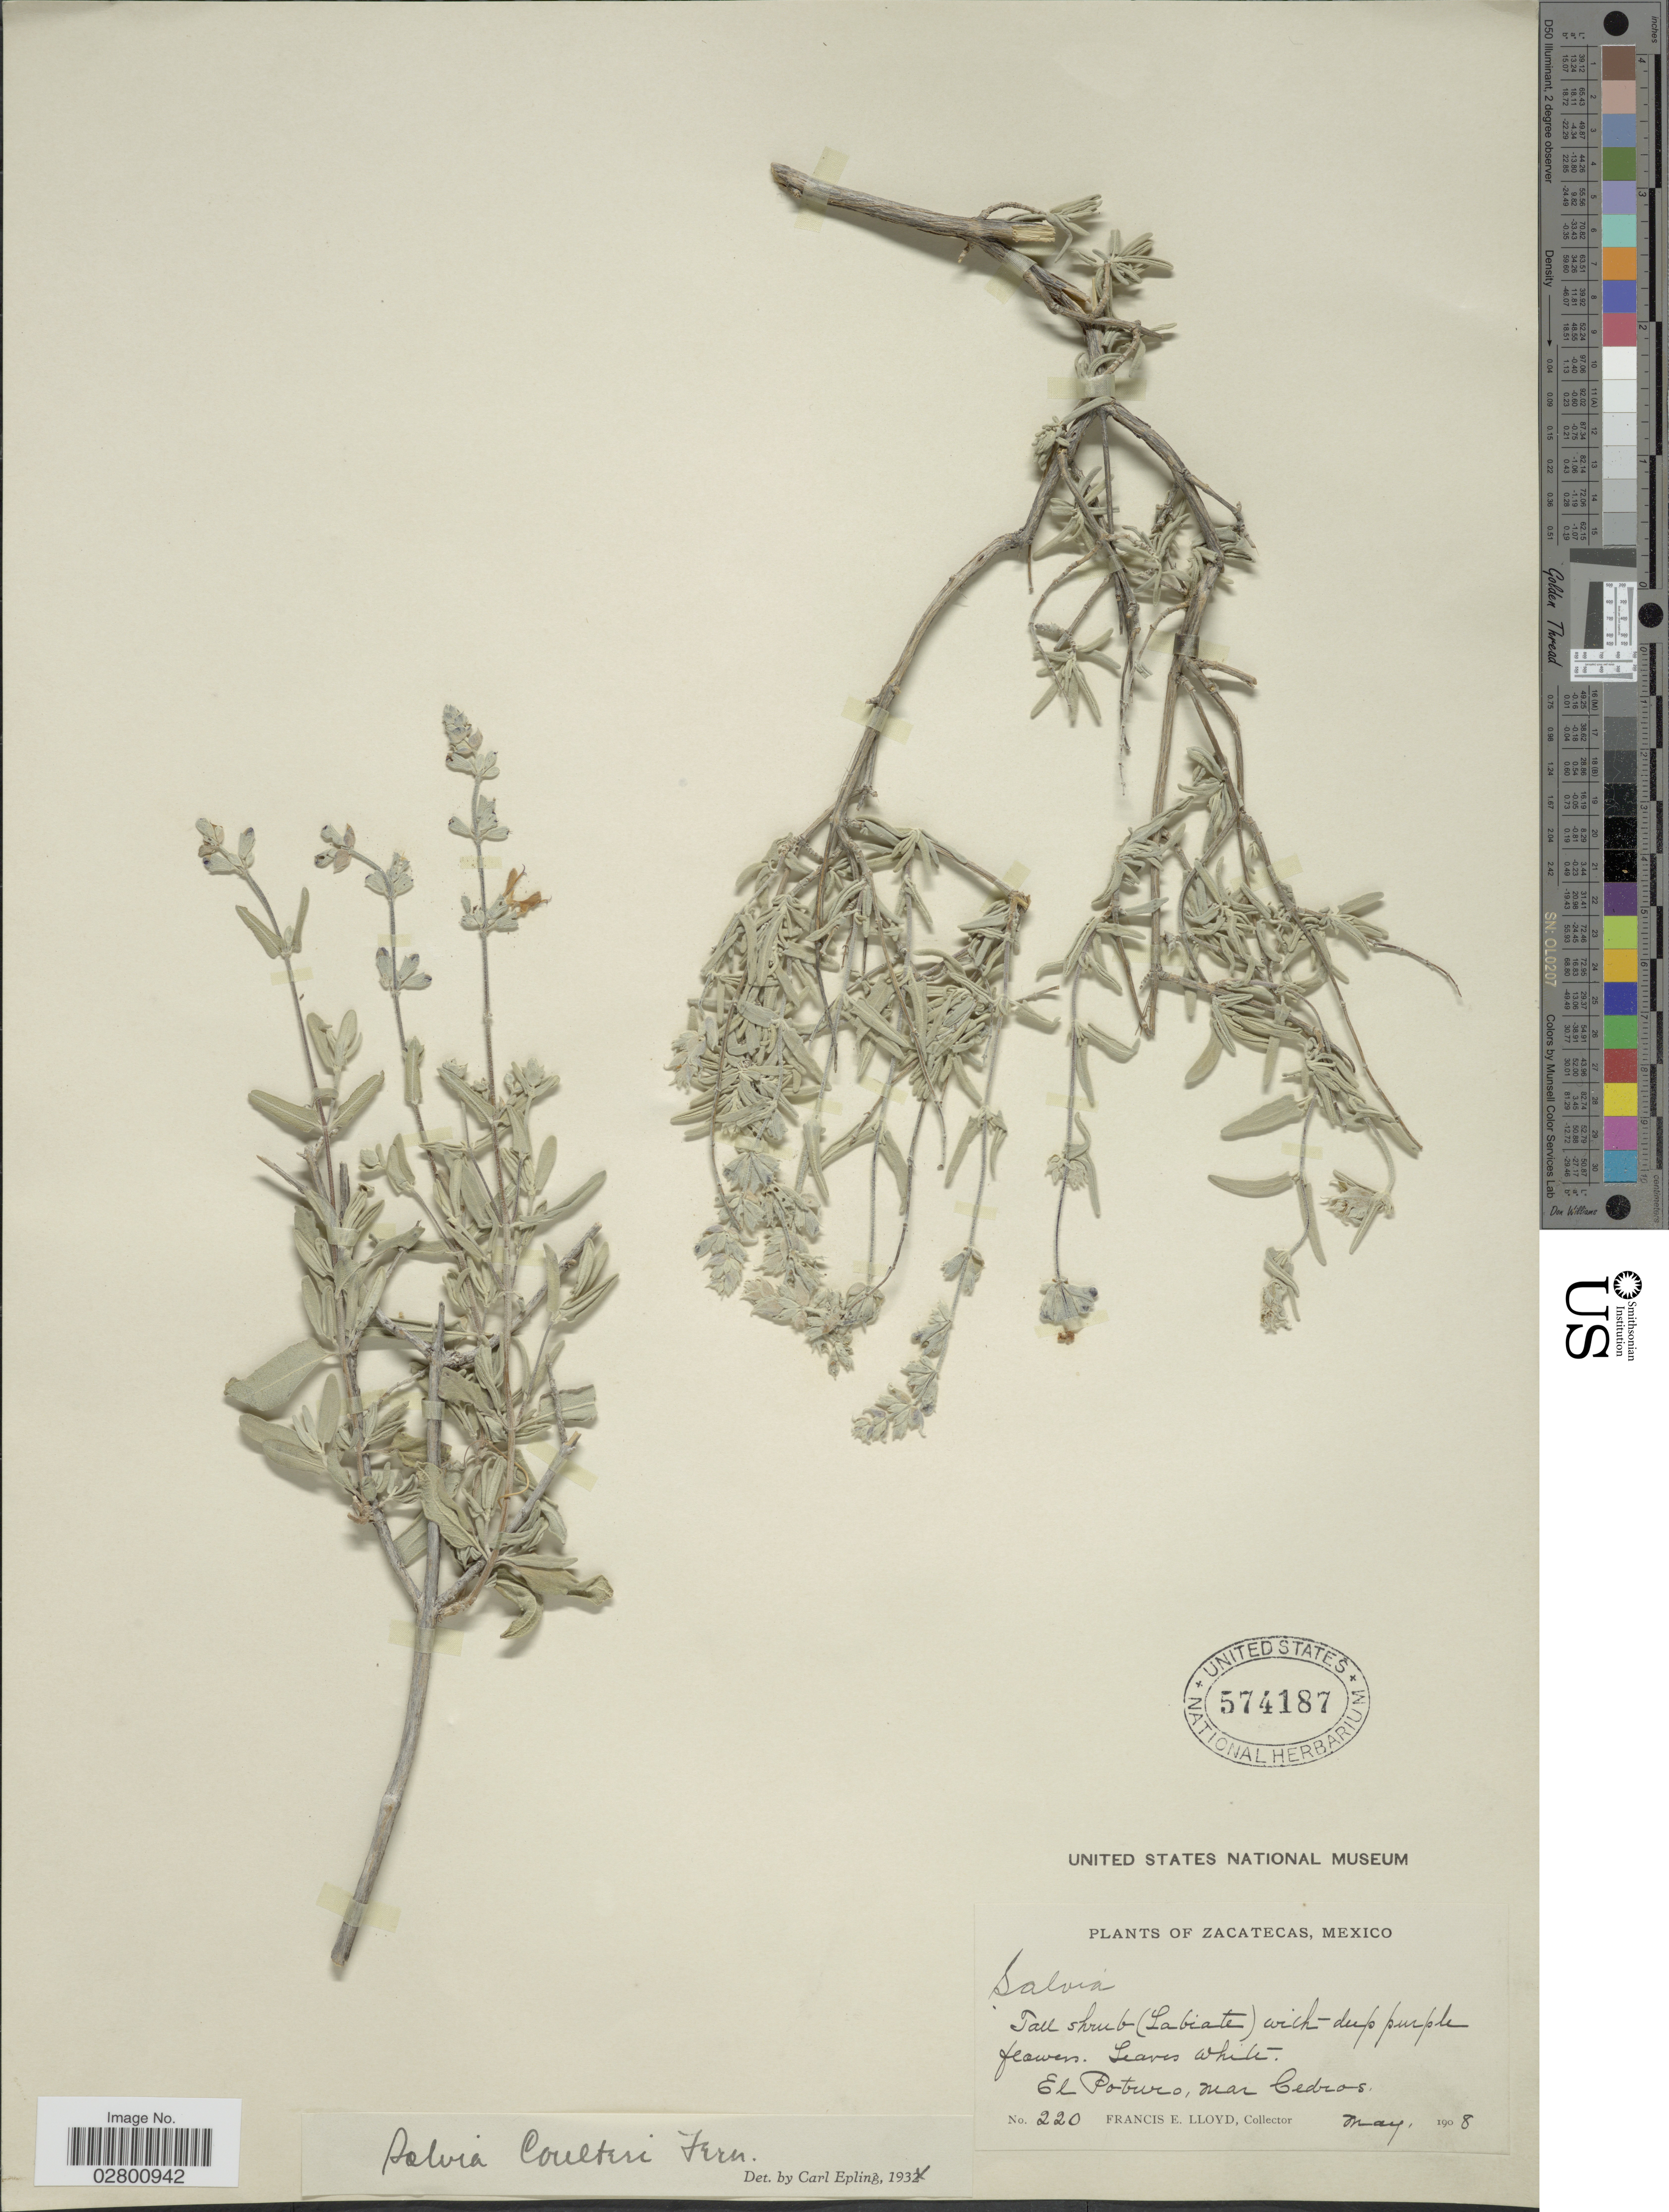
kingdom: Plantae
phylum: Tracheophyta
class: Magnoliopsida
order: Lamiales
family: Lamiaceae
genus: Salvia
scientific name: Salvia coulteri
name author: Fernald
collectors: Lloyd, C. E.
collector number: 220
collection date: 1908-05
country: Mexico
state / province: Zacatecas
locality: El Poturo, near Cedros.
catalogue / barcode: US 574187